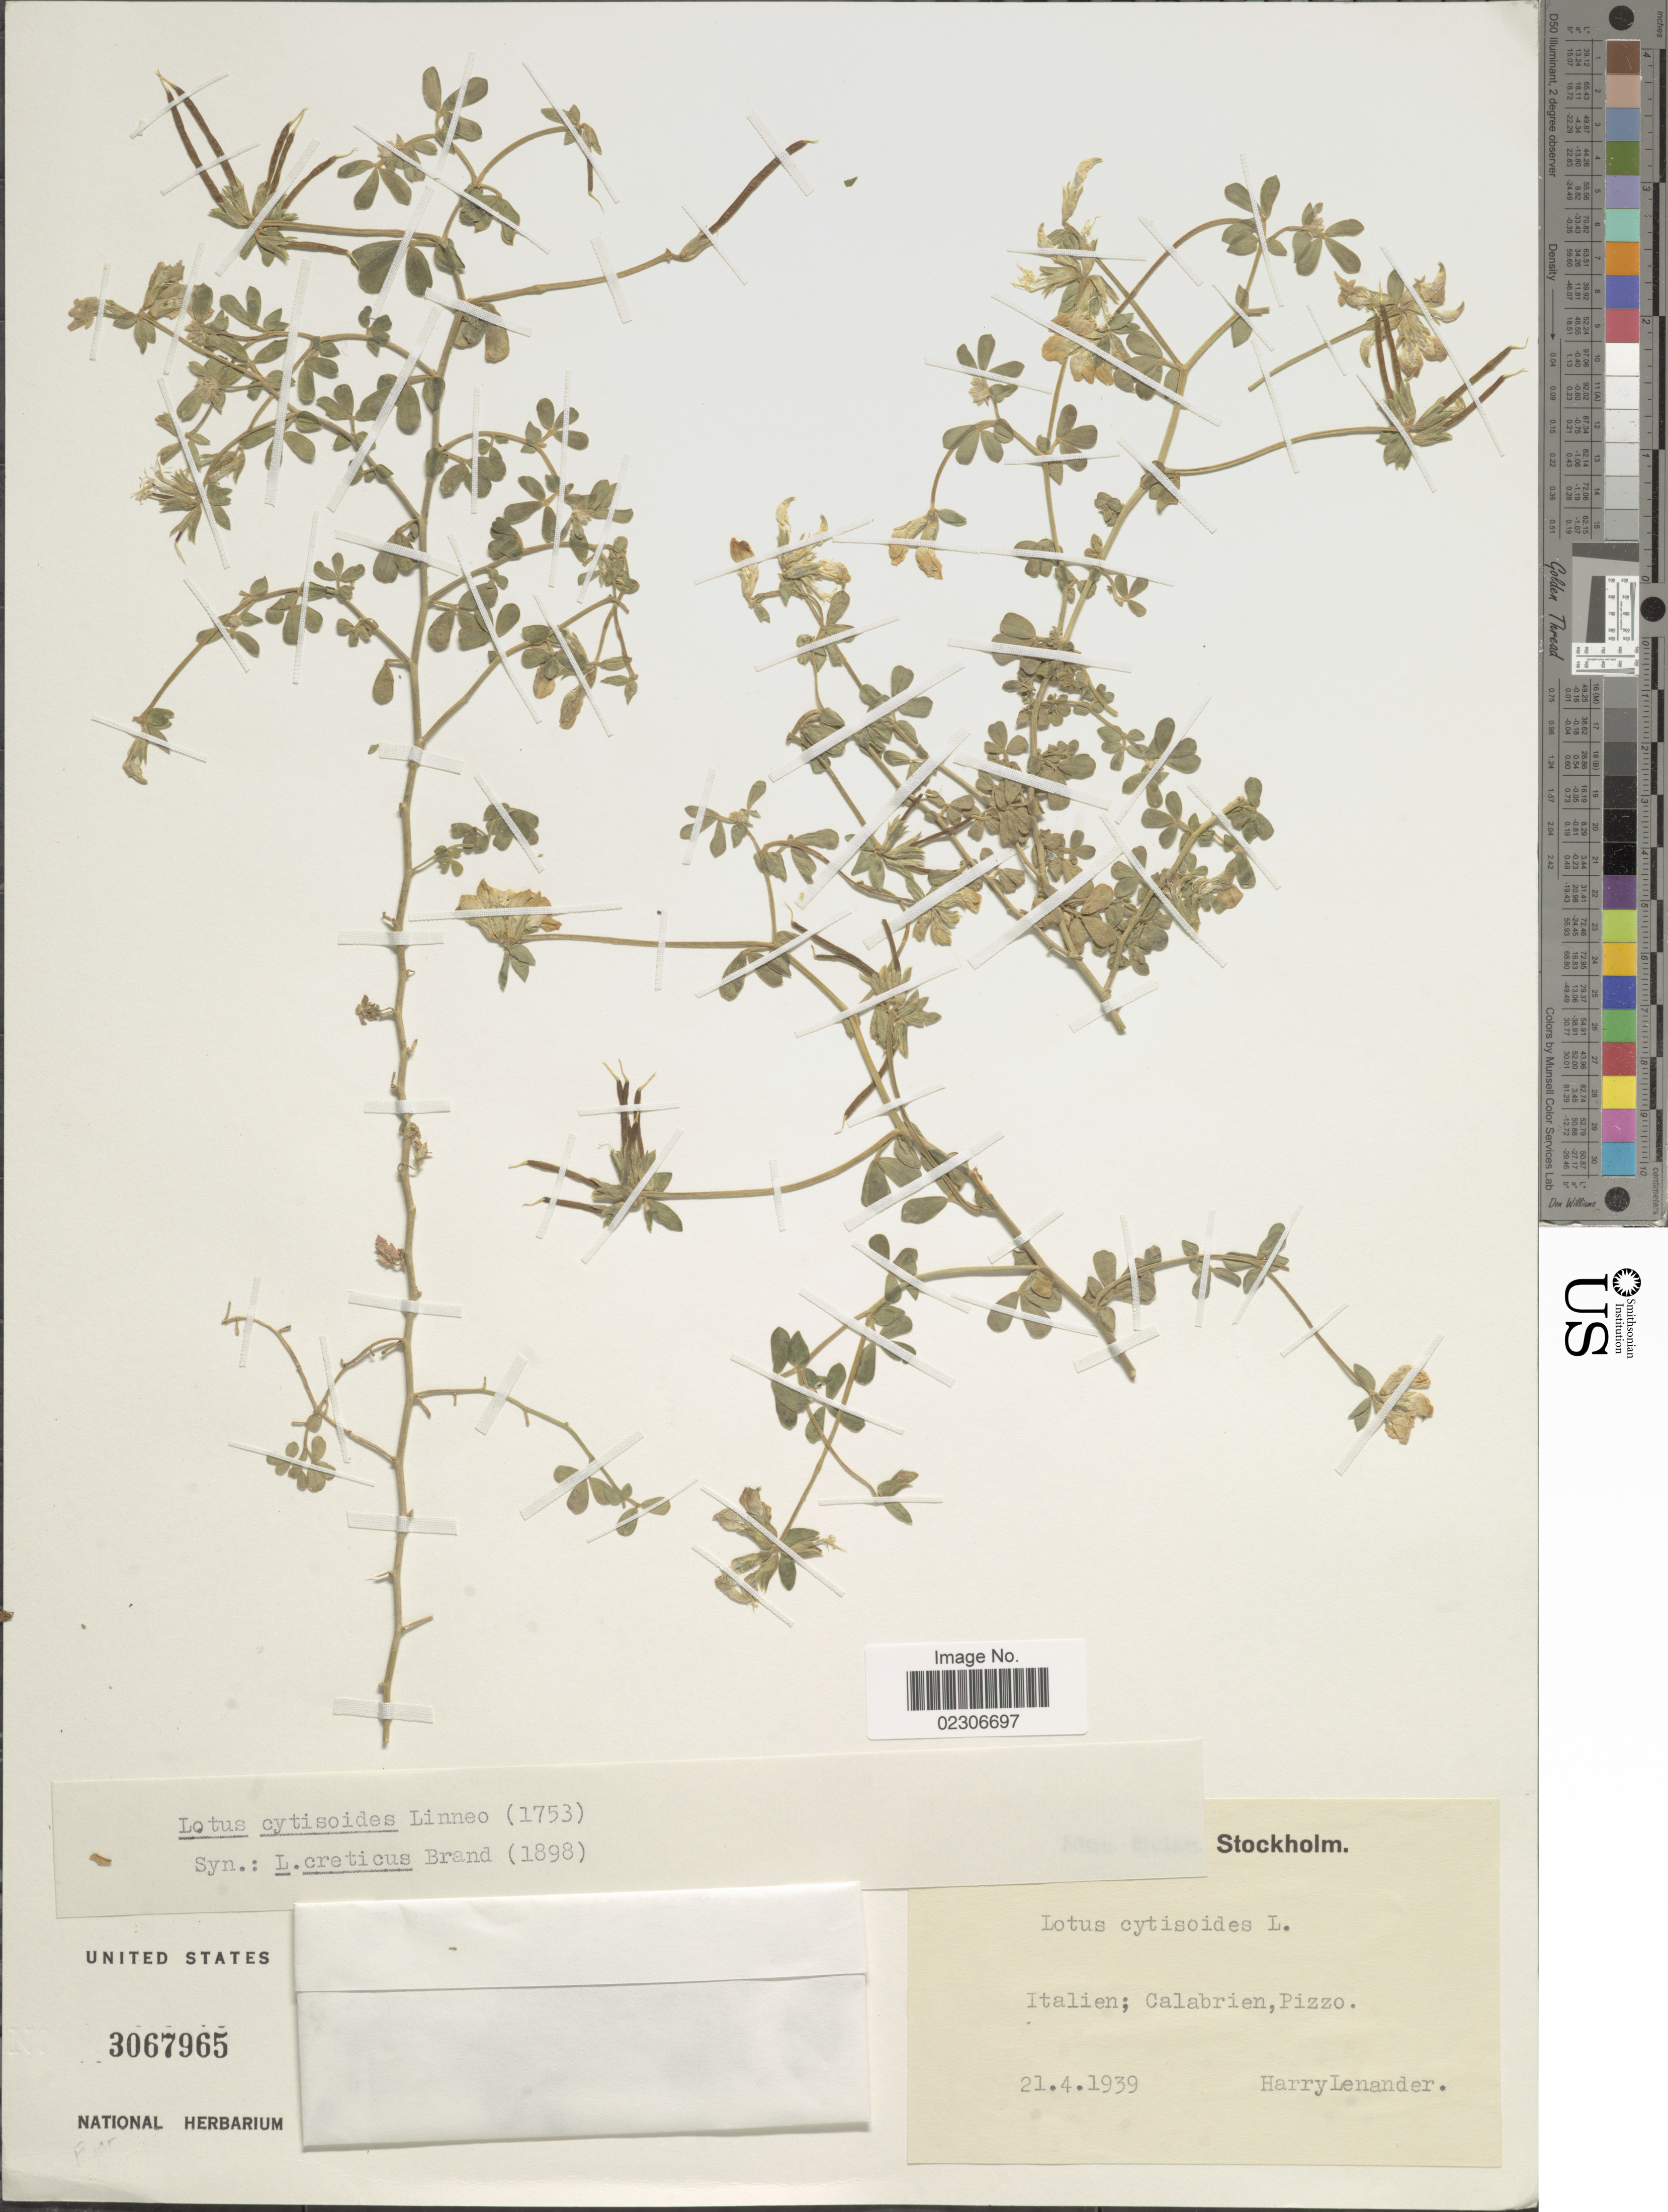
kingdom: Plantae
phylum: Tracheophyta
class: Magnoliopsida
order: Fabales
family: Fabaceae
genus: Lotus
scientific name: Lotus cytisoides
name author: L.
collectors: H. Lenander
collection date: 1939-04-21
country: Italy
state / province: Calabria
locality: Pizzo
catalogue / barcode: US 3067965